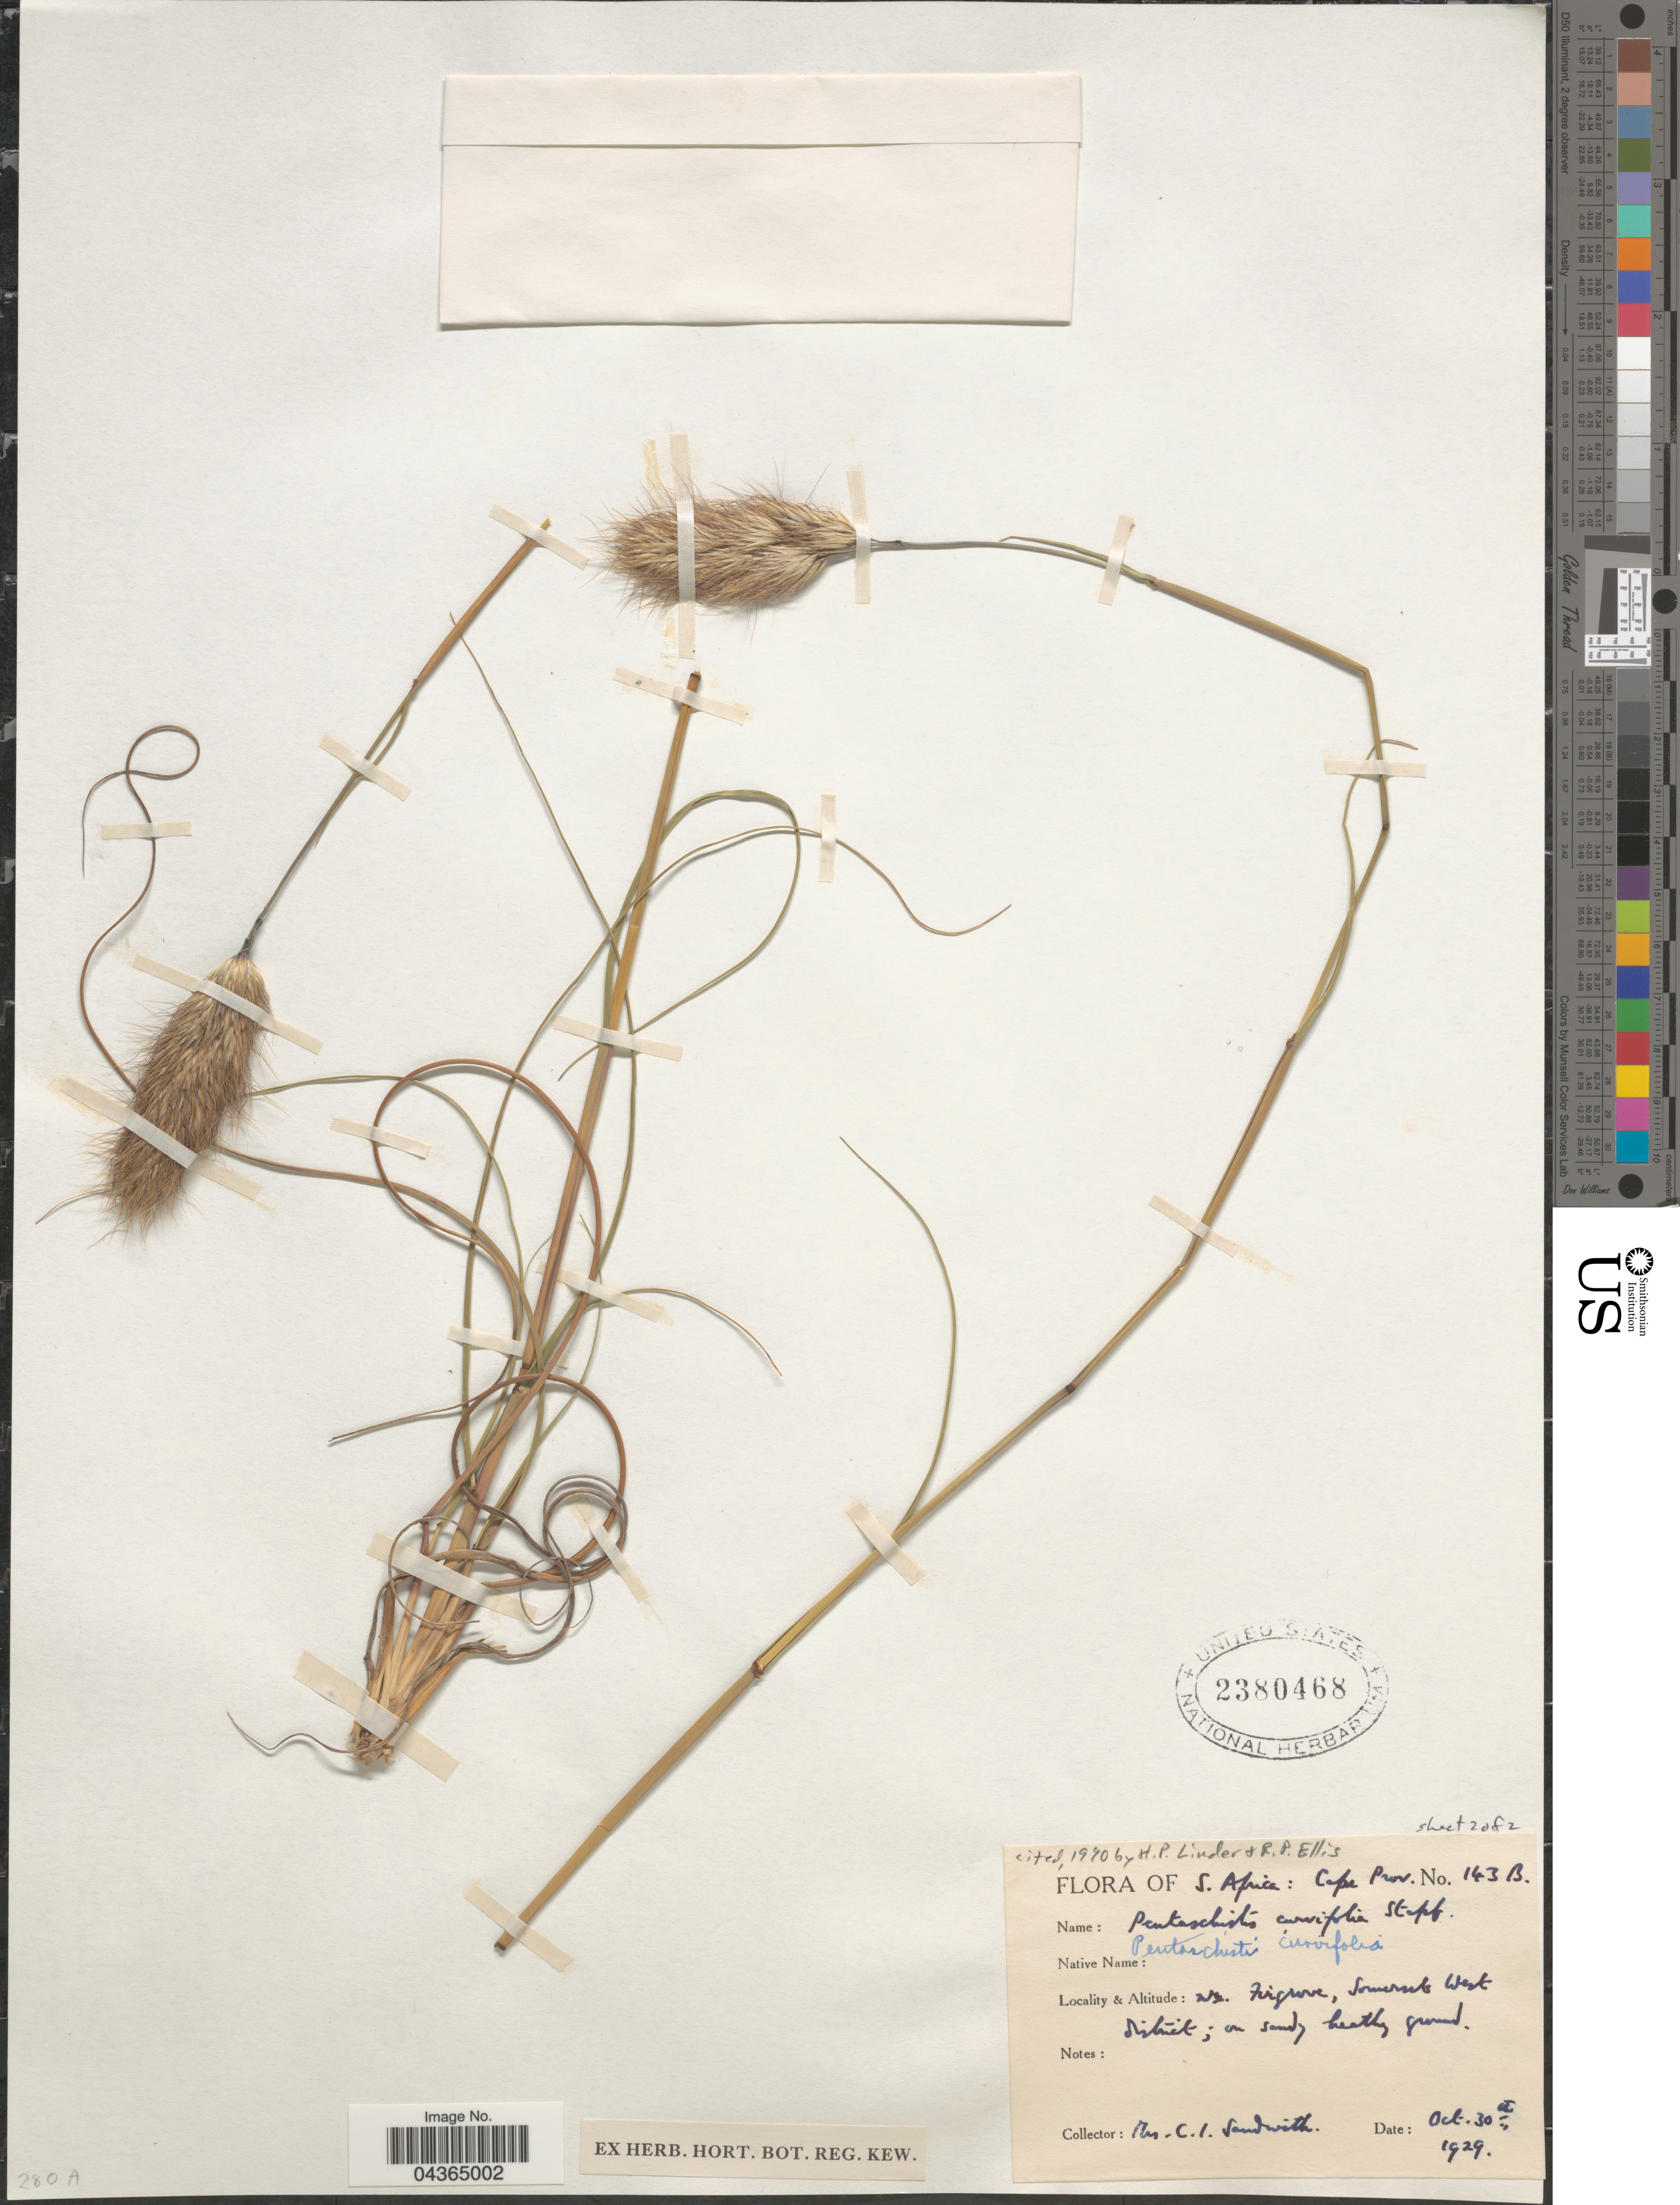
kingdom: Plantae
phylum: Tracheophyta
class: Liliopsida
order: Poales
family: Poaceae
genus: Pentameris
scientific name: Pentameris curvifolia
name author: (Schrad.) Steud.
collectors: C. Sandwith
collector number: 143B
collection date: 1929-10-30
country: South Africa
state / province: Western Cape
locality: Nr [interpreted] Firgrove, Somerset West district; on sandy heathy ground.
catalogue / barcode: US 2380468